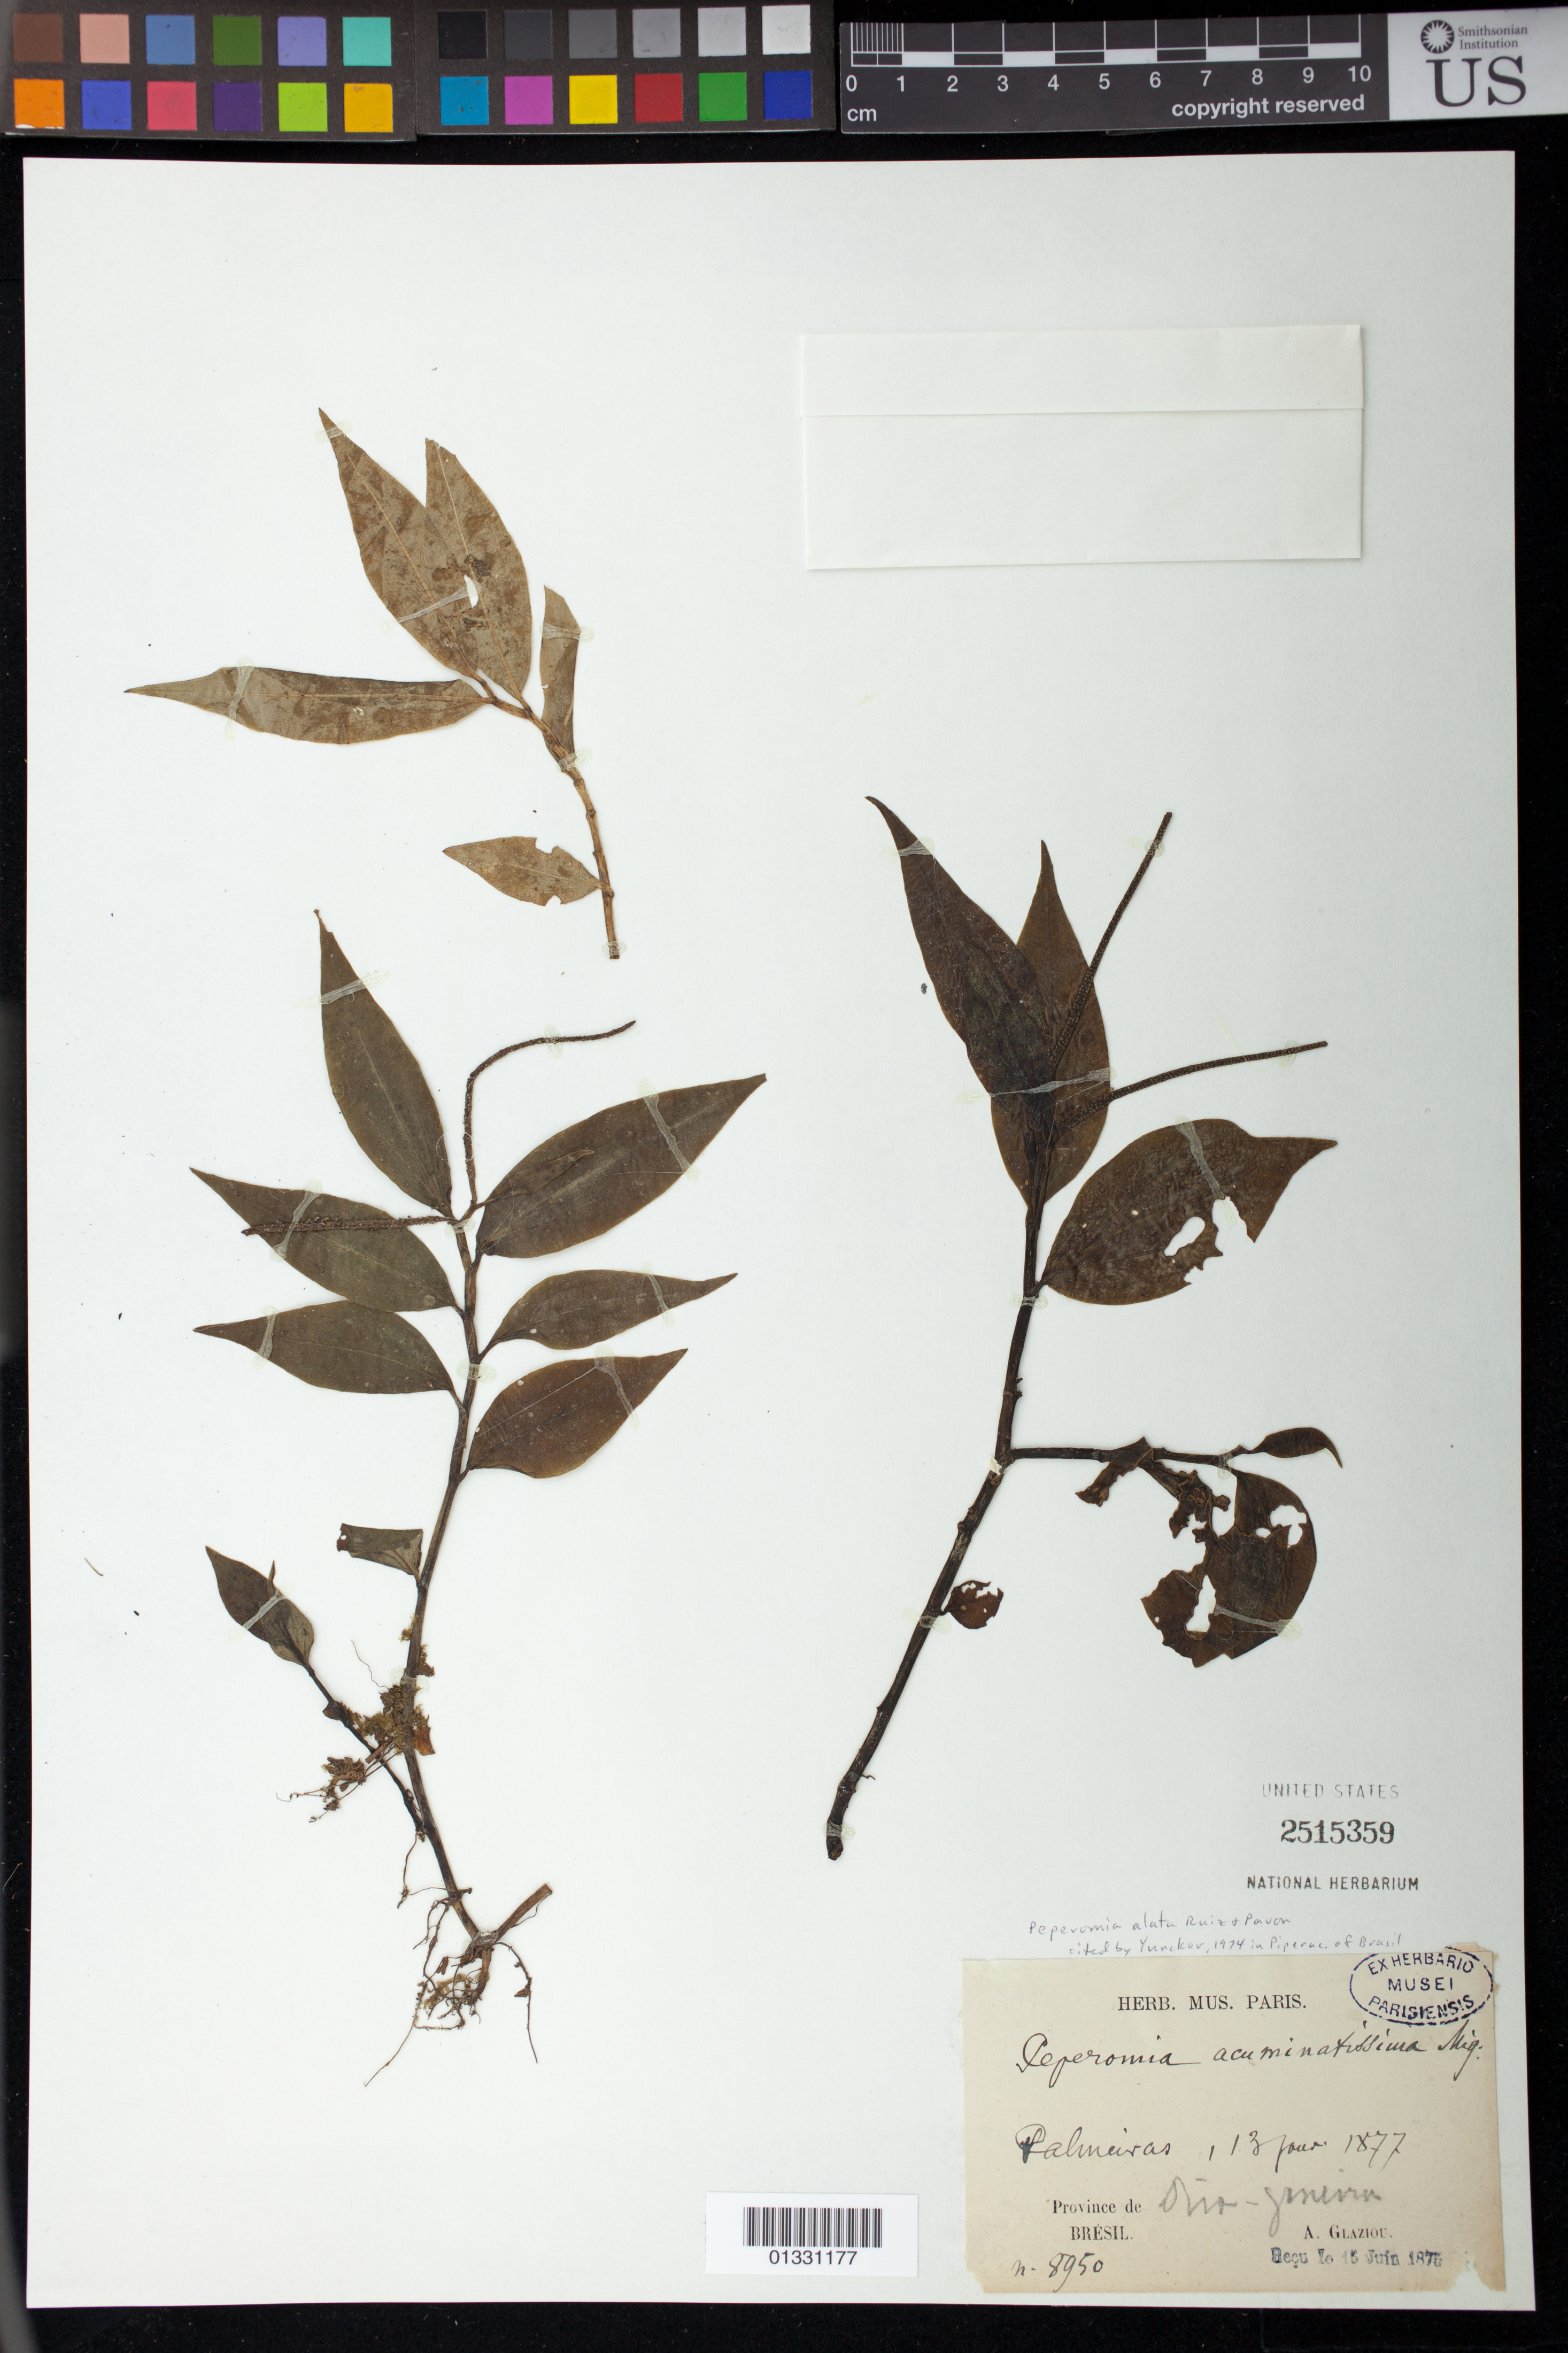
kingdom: Plantae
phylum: Tracheophyta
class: Magnoliopsida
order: Piperales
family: Piperaceae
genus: Peperomia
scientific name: Peperomia alata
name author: Ruiz & Pav.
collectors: A. F. M. Glaziou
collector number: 8950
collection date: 1877-01-13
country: Brazil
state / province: Rio de Janeiro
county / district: Engenheiro Paulo de Frontin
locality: Palmeiras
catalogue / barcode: US 2515359